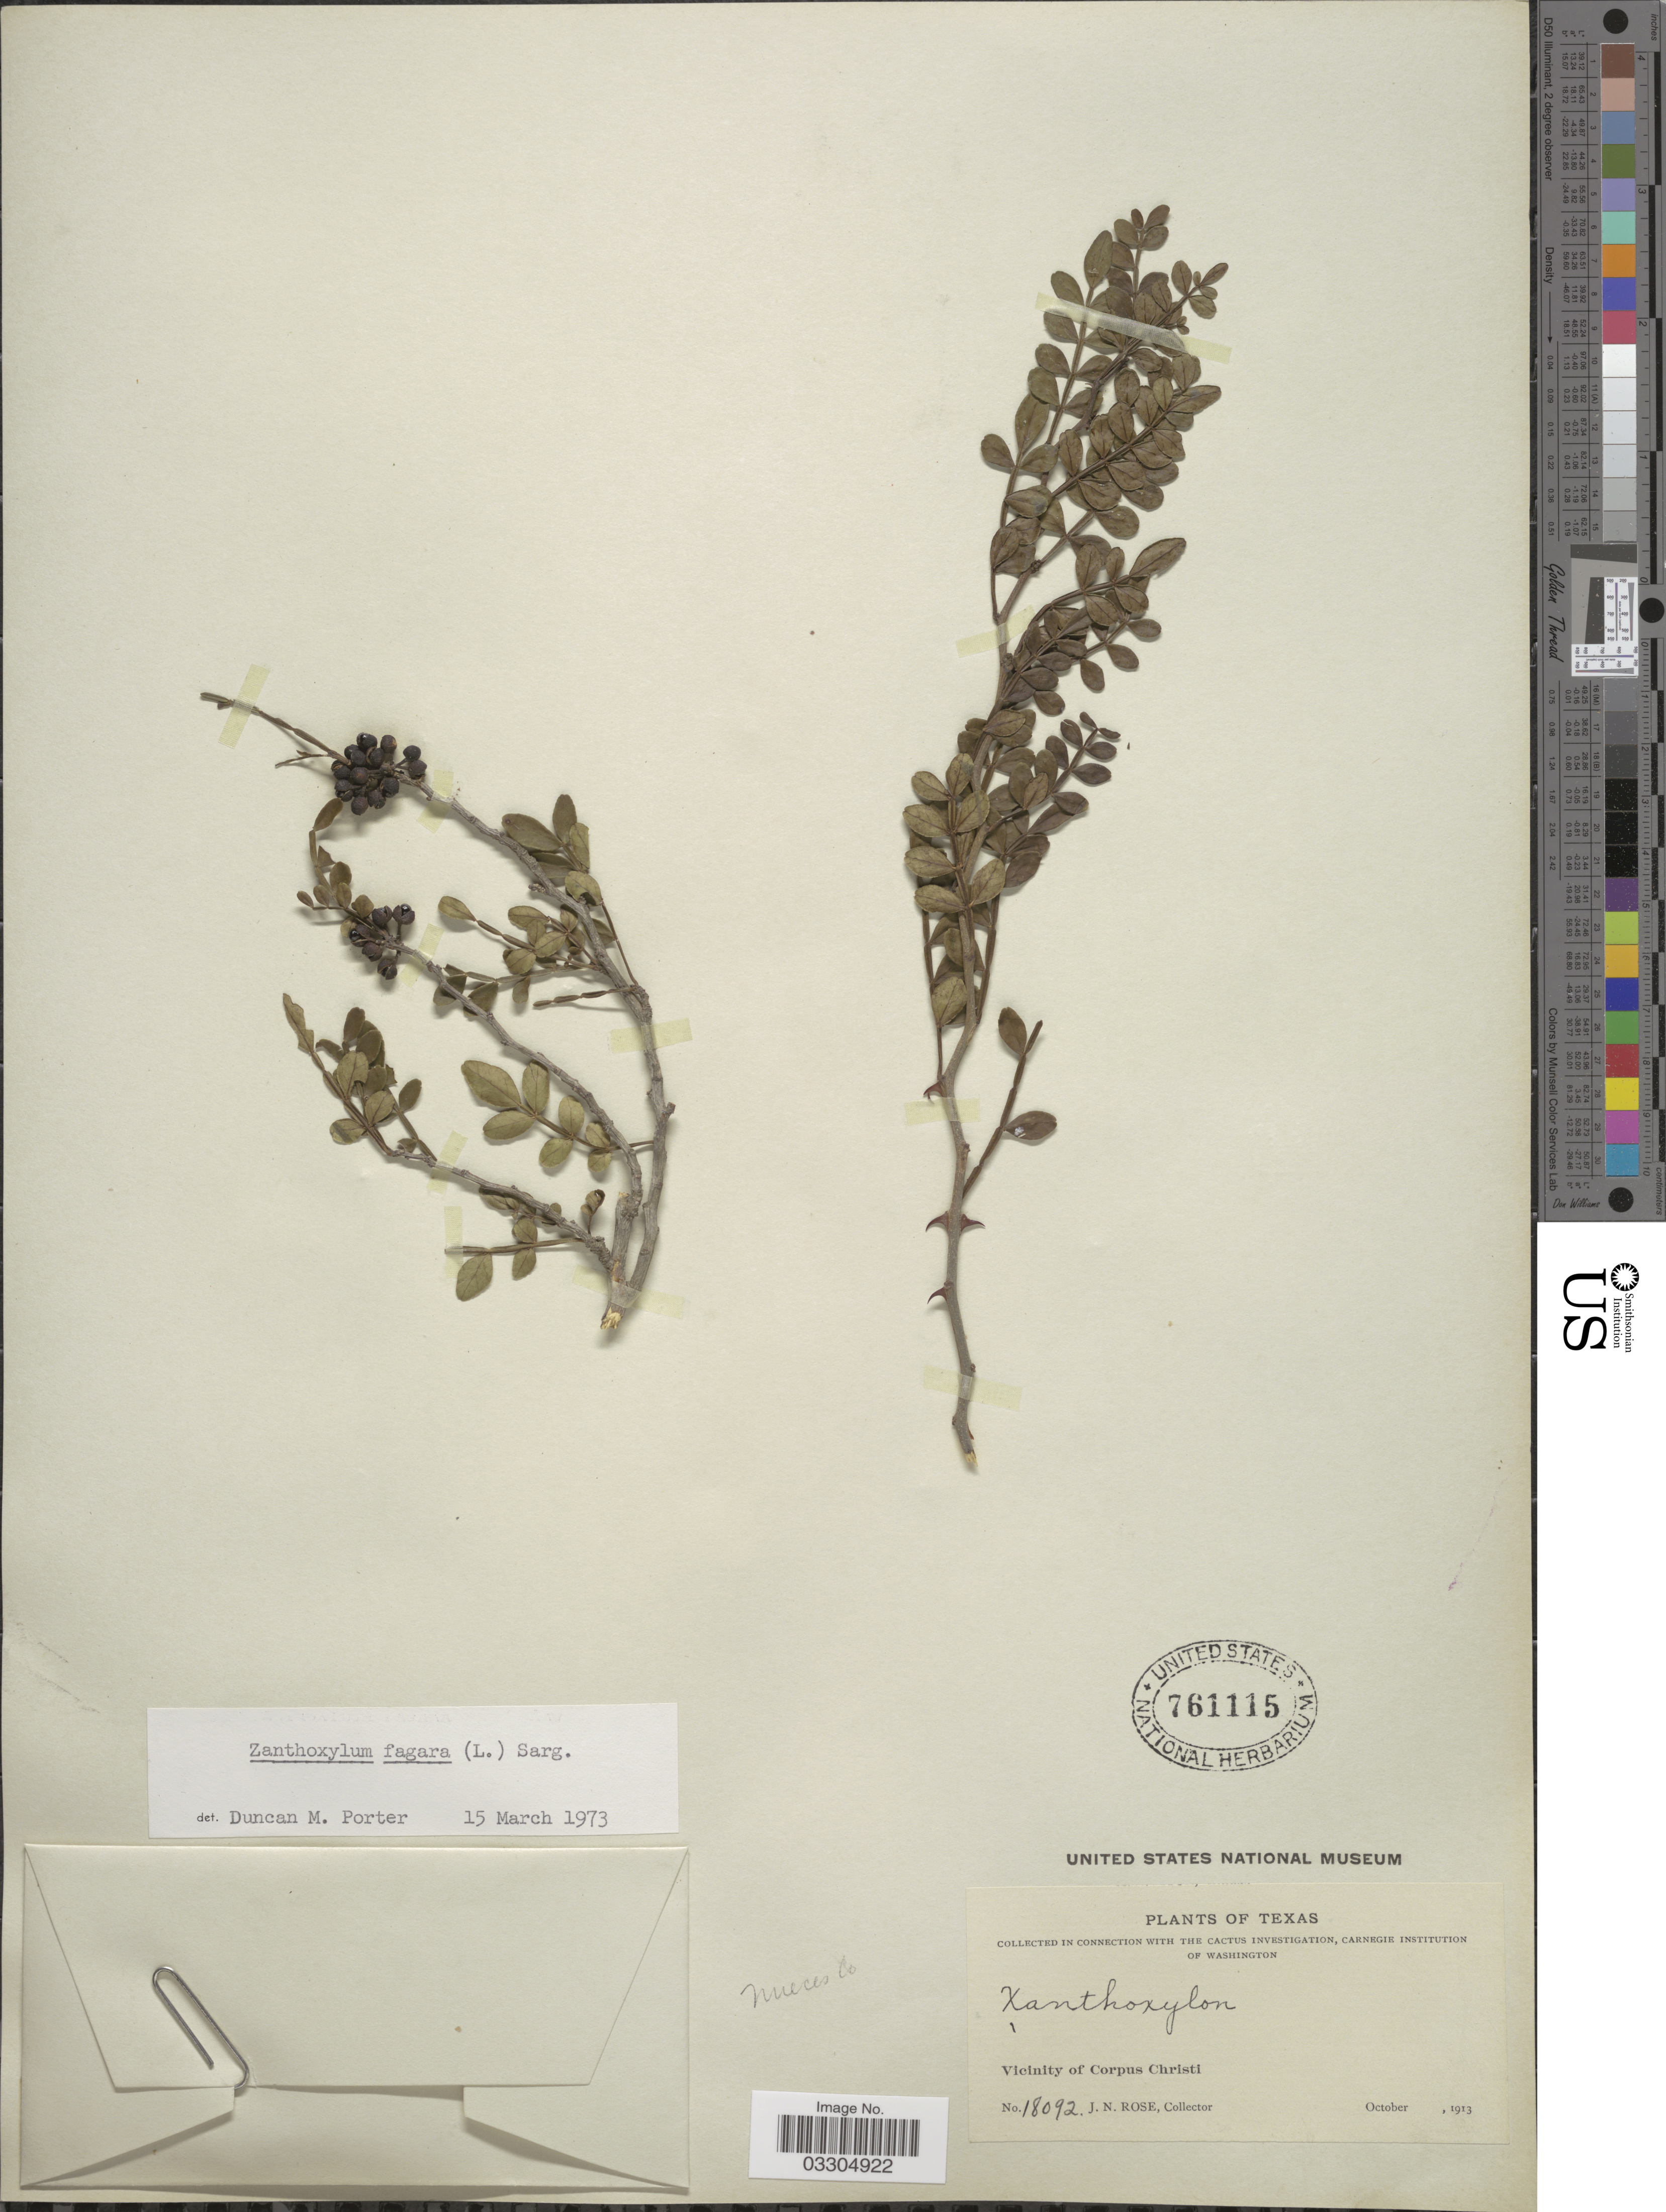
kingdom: Plantae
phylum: Tracheophyta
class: Magnoliopsida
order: Sapindales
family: Rutaceae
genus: Zanthoxylum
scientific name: Zanthoxylum fagara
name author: (L.) Sarg.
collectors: J. N. Rose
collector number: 18092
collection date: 1913-10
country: United States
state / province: Texas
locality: Vicinity of Corpus Christi. Nueces Co.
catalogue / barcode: US 761115